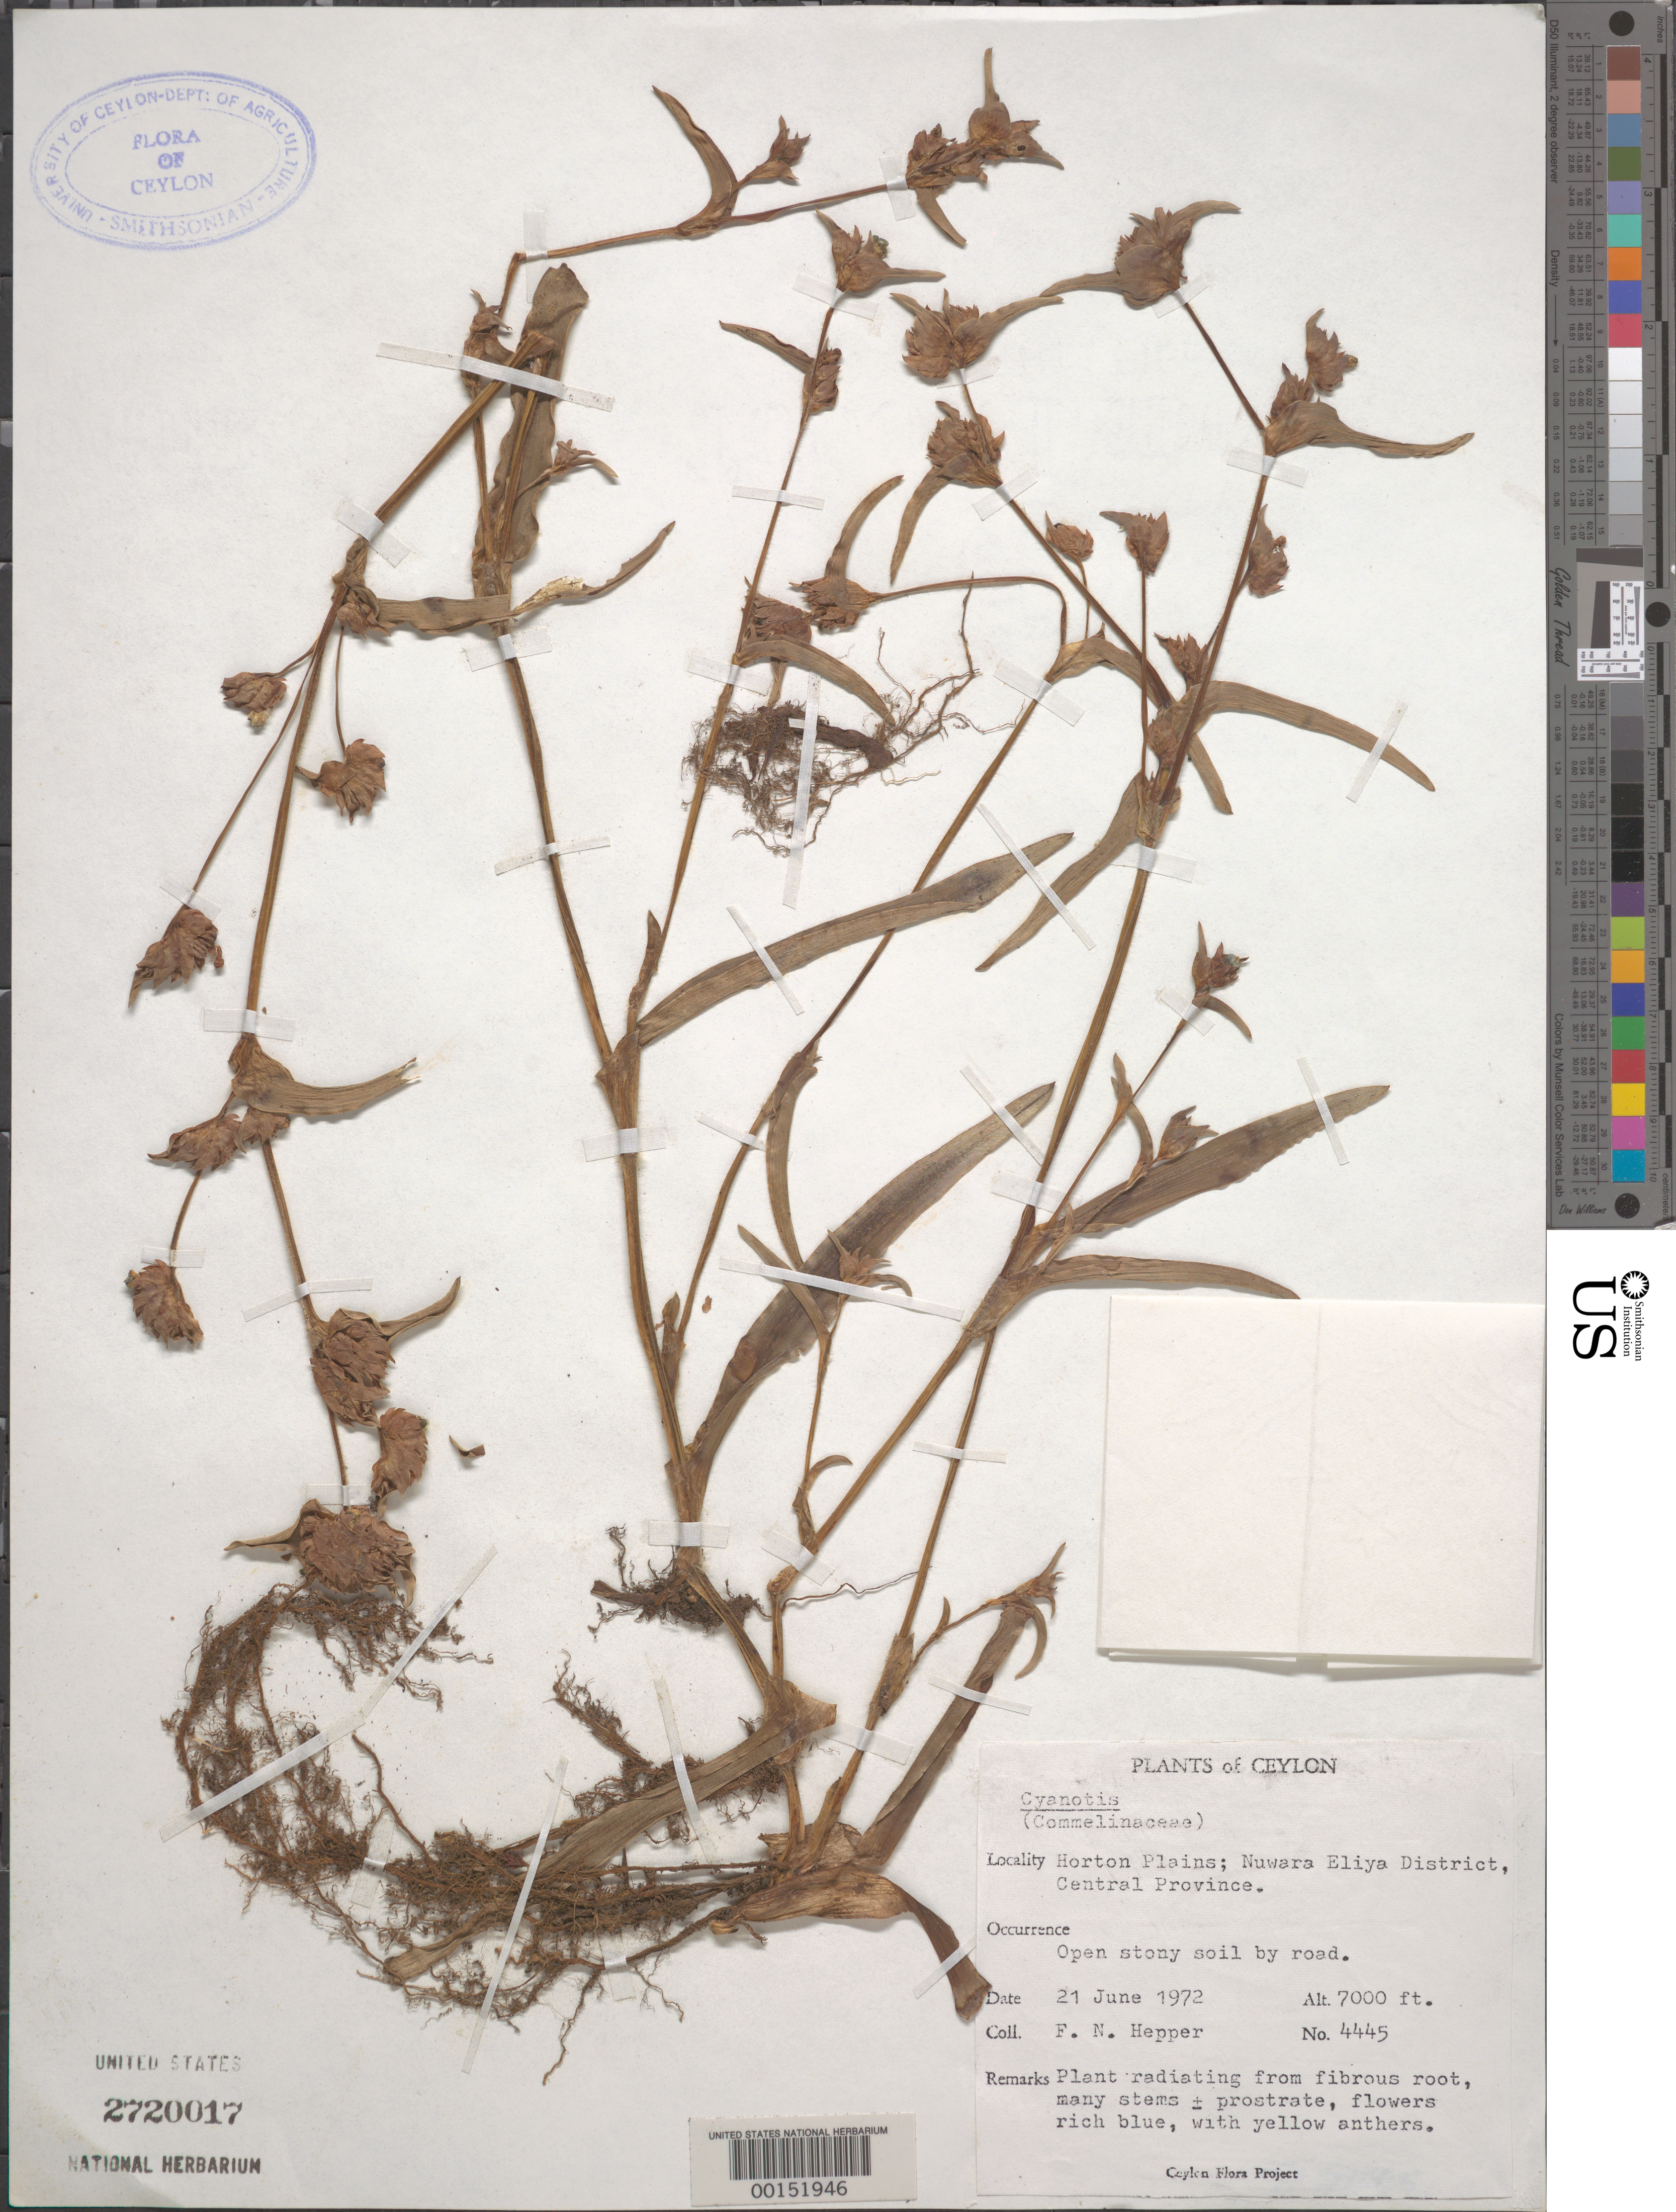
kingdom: Plantae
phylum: Tracheophyta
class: Liliopsida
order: Commelinales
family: Commelinaceae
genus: Cyanotis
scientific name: Cyanotis pilosa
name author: Schult. & Schult. f.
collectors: F. Hepper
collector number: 4445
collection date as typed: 21 Jun 1972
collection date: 1972-06-21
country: Sri Lanka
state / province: Central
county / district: Nuwara Eliya Dist.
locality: Horton plains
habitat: Open, stony soil; roadside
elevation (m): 2135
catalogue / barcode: US 2720017